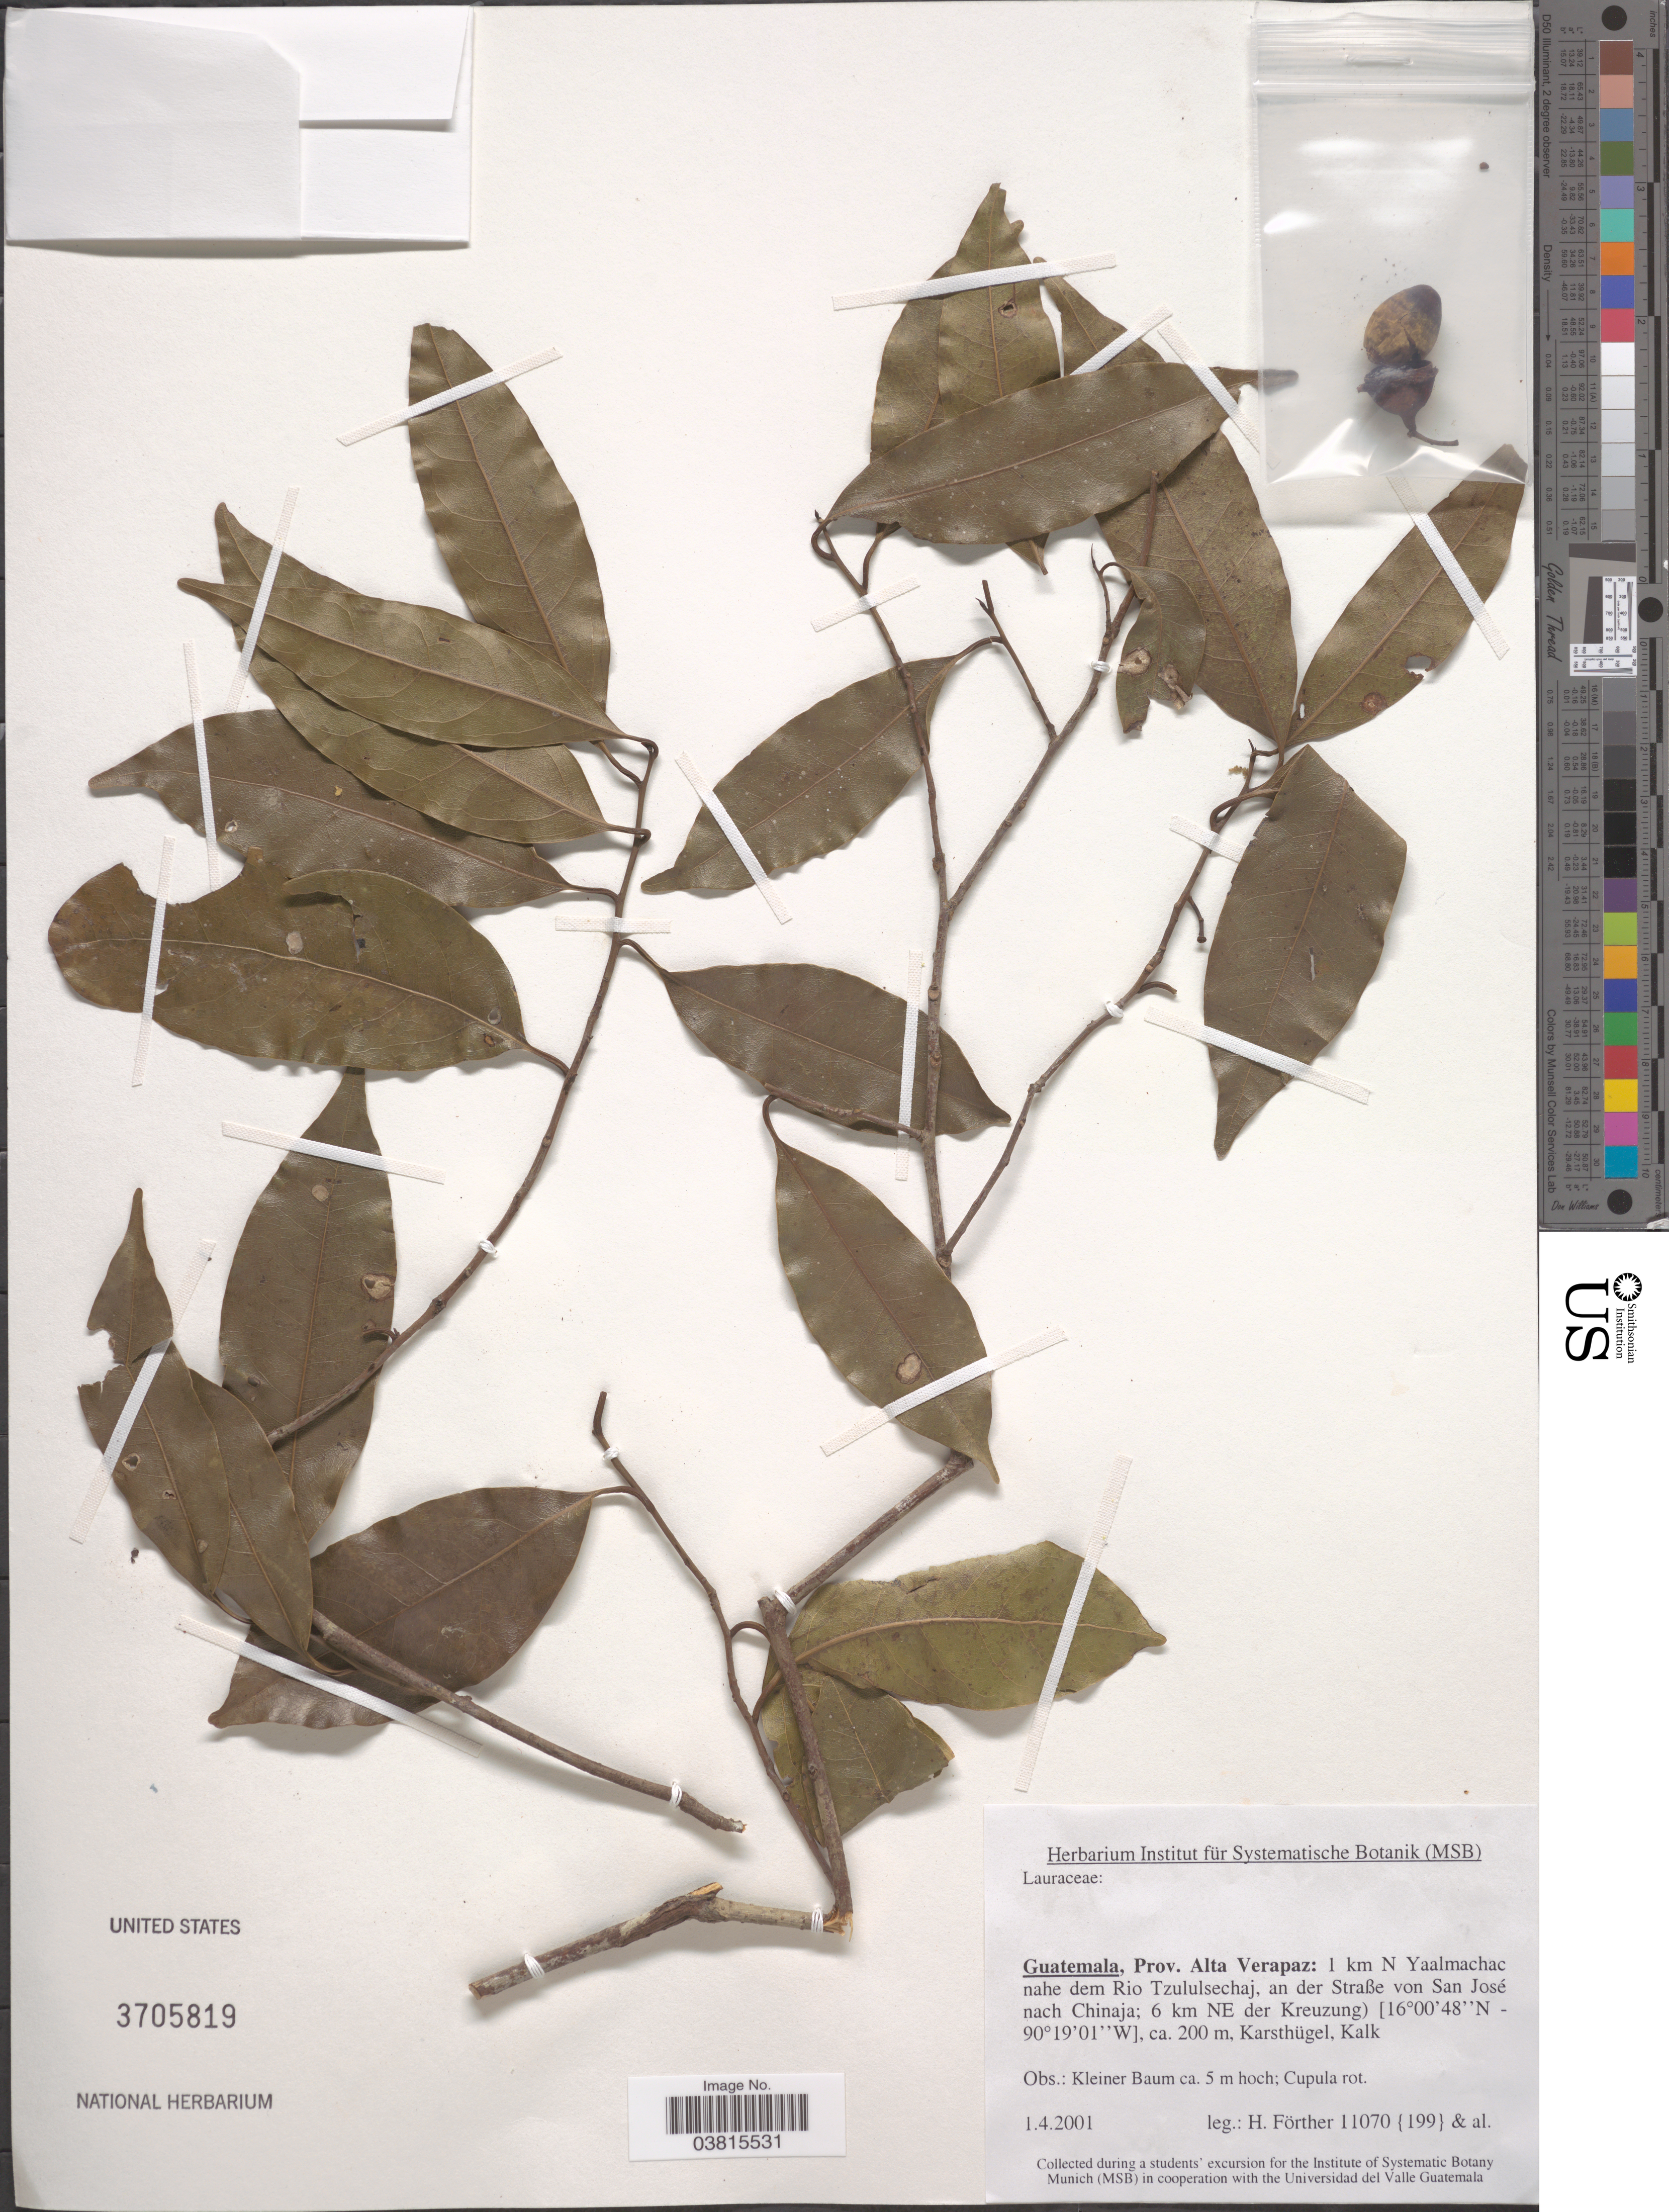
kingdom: Plantae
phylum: Tracheophyta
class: Magnoliopsida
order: Laurales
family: Lauraceae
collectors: H. Förther & et al.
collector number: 199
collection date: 2001-04-01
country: Guatemala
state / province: Alta Verapaz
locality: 1 km N Yaalmachac nahe dem Rio Tzululsechaj, an der Straße von San José nach Chinaja; 6 km NE der Kreuzung), Karsthügel, Kalk.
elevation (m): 200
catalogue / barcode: US 3705819